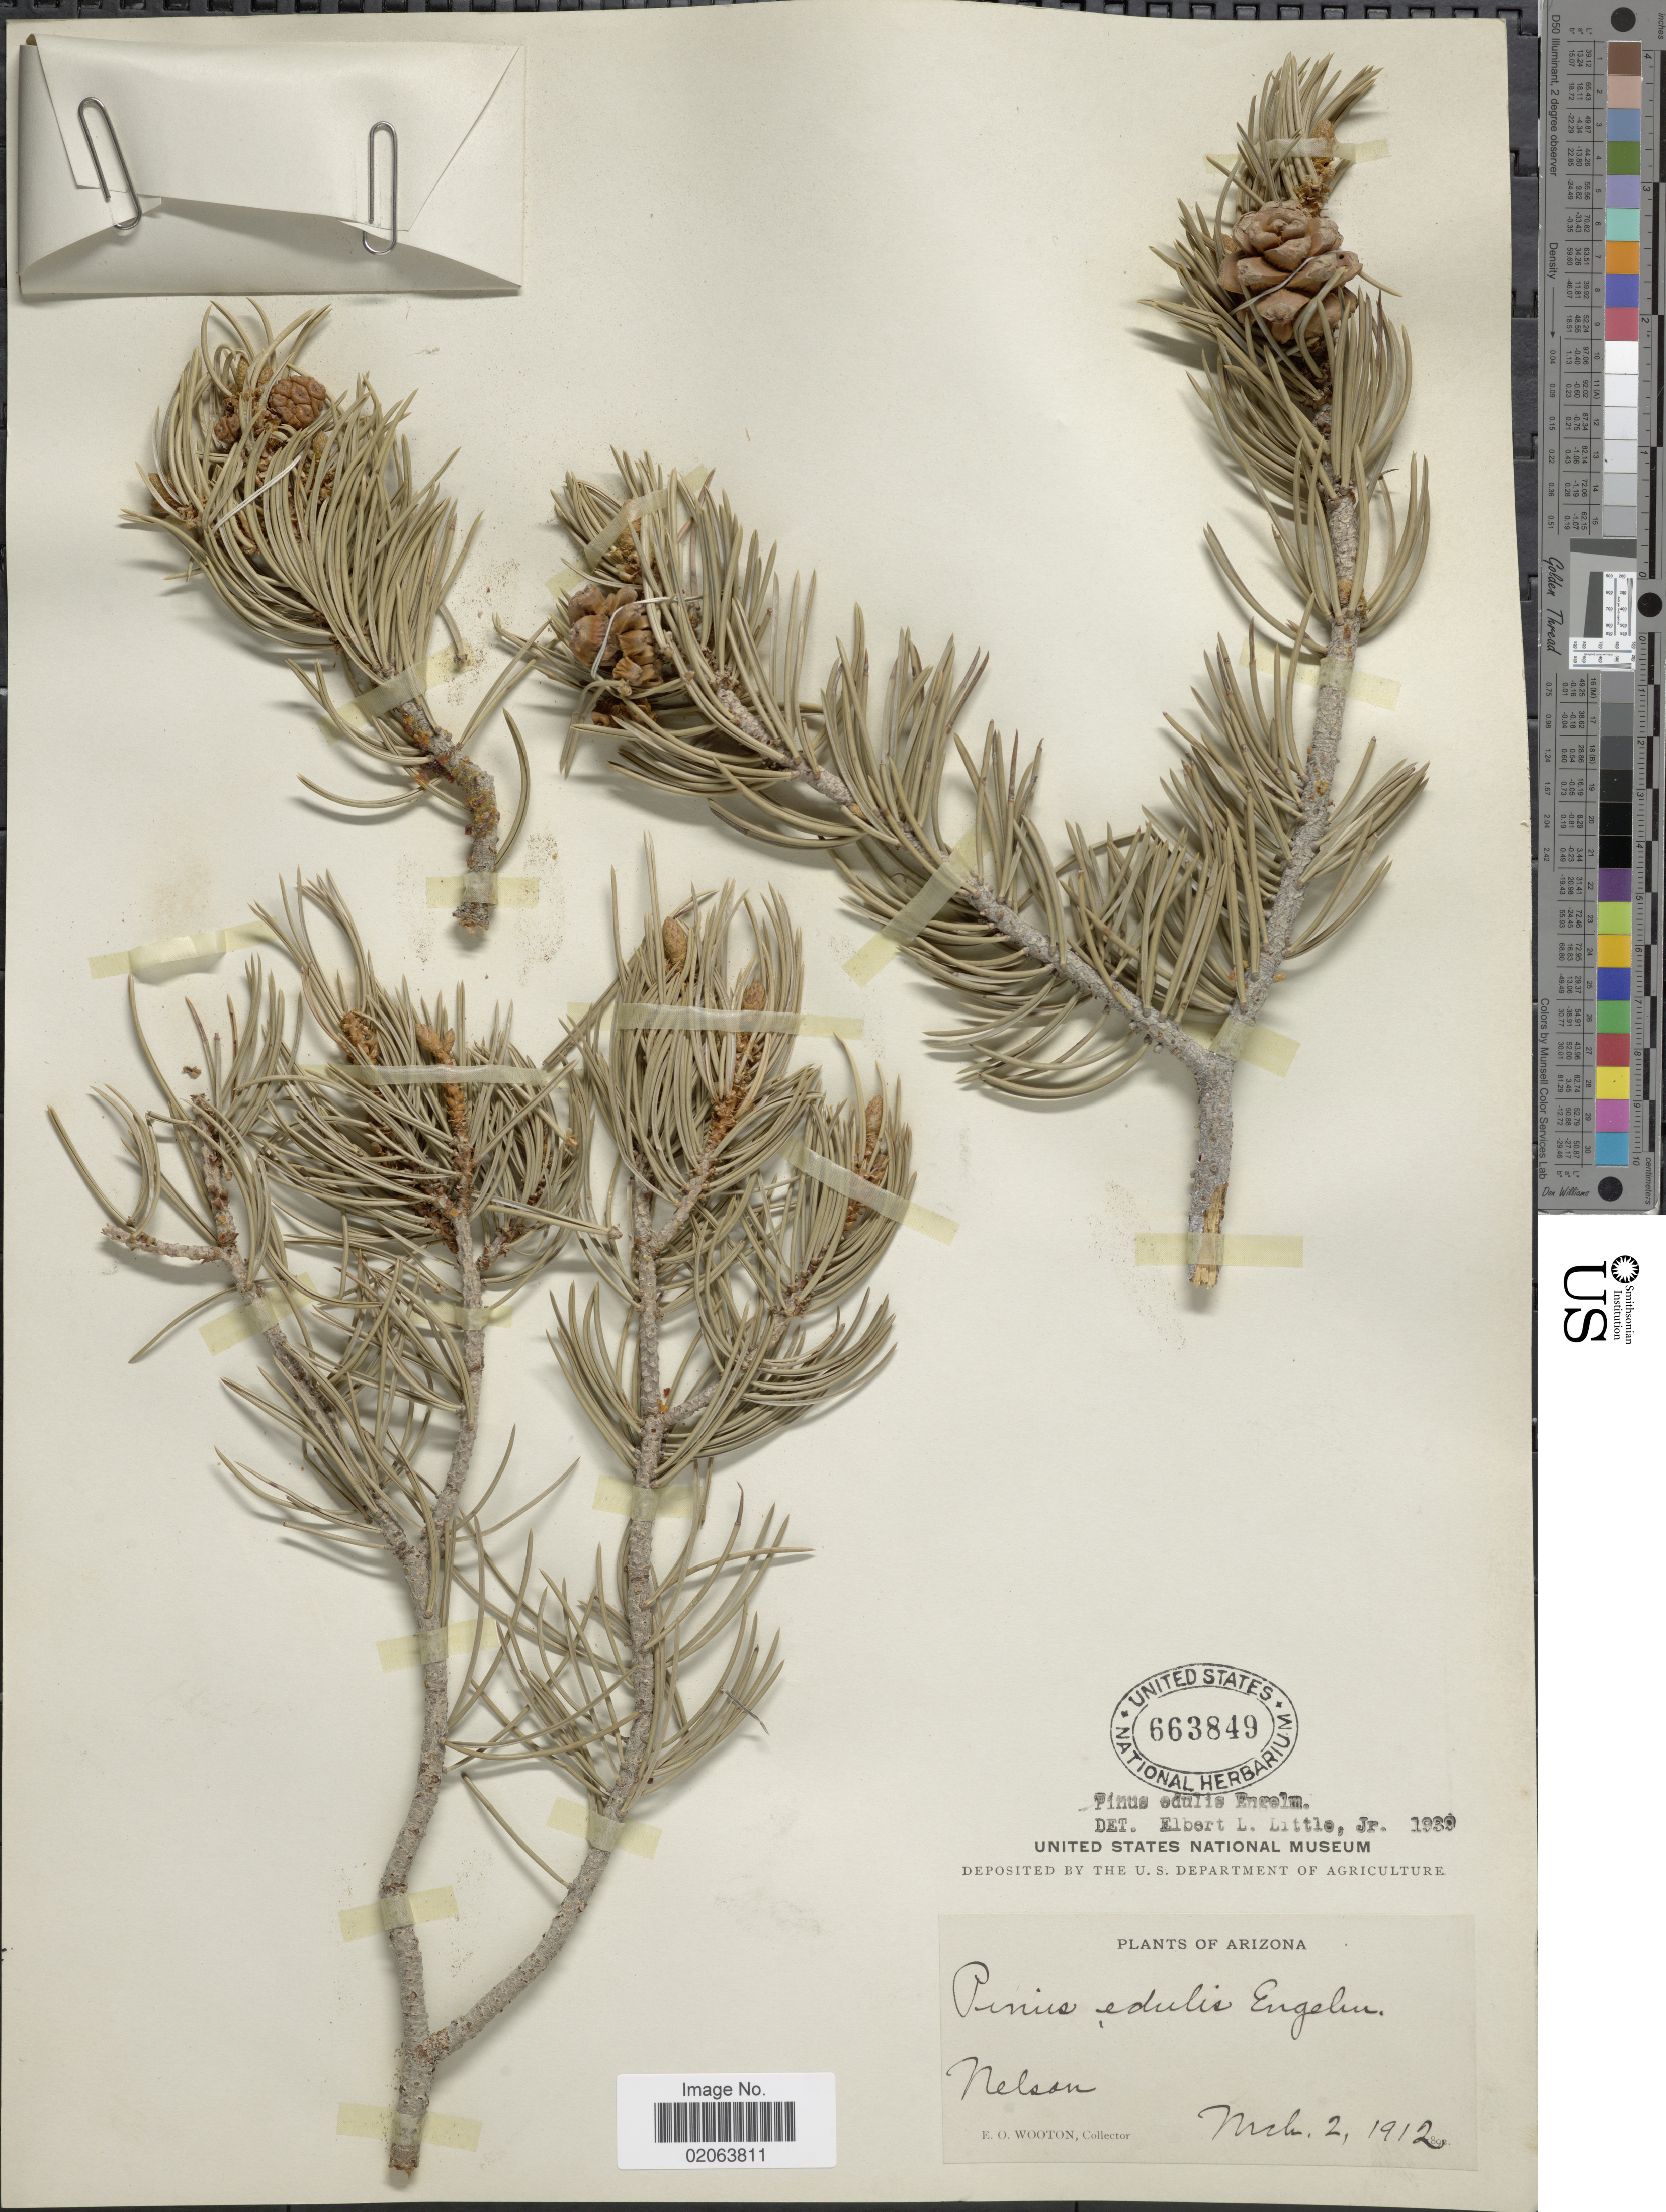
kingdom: Plantae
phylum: Tracheophyta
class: Pinopsida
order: Pinales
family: Pinaceae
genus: Pinus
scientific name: Pinus edulis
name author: Engelm.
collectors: E. O. Wooton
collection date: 1912-03-02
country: United States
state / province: Arizona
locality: Nelson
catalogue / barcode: US 663849